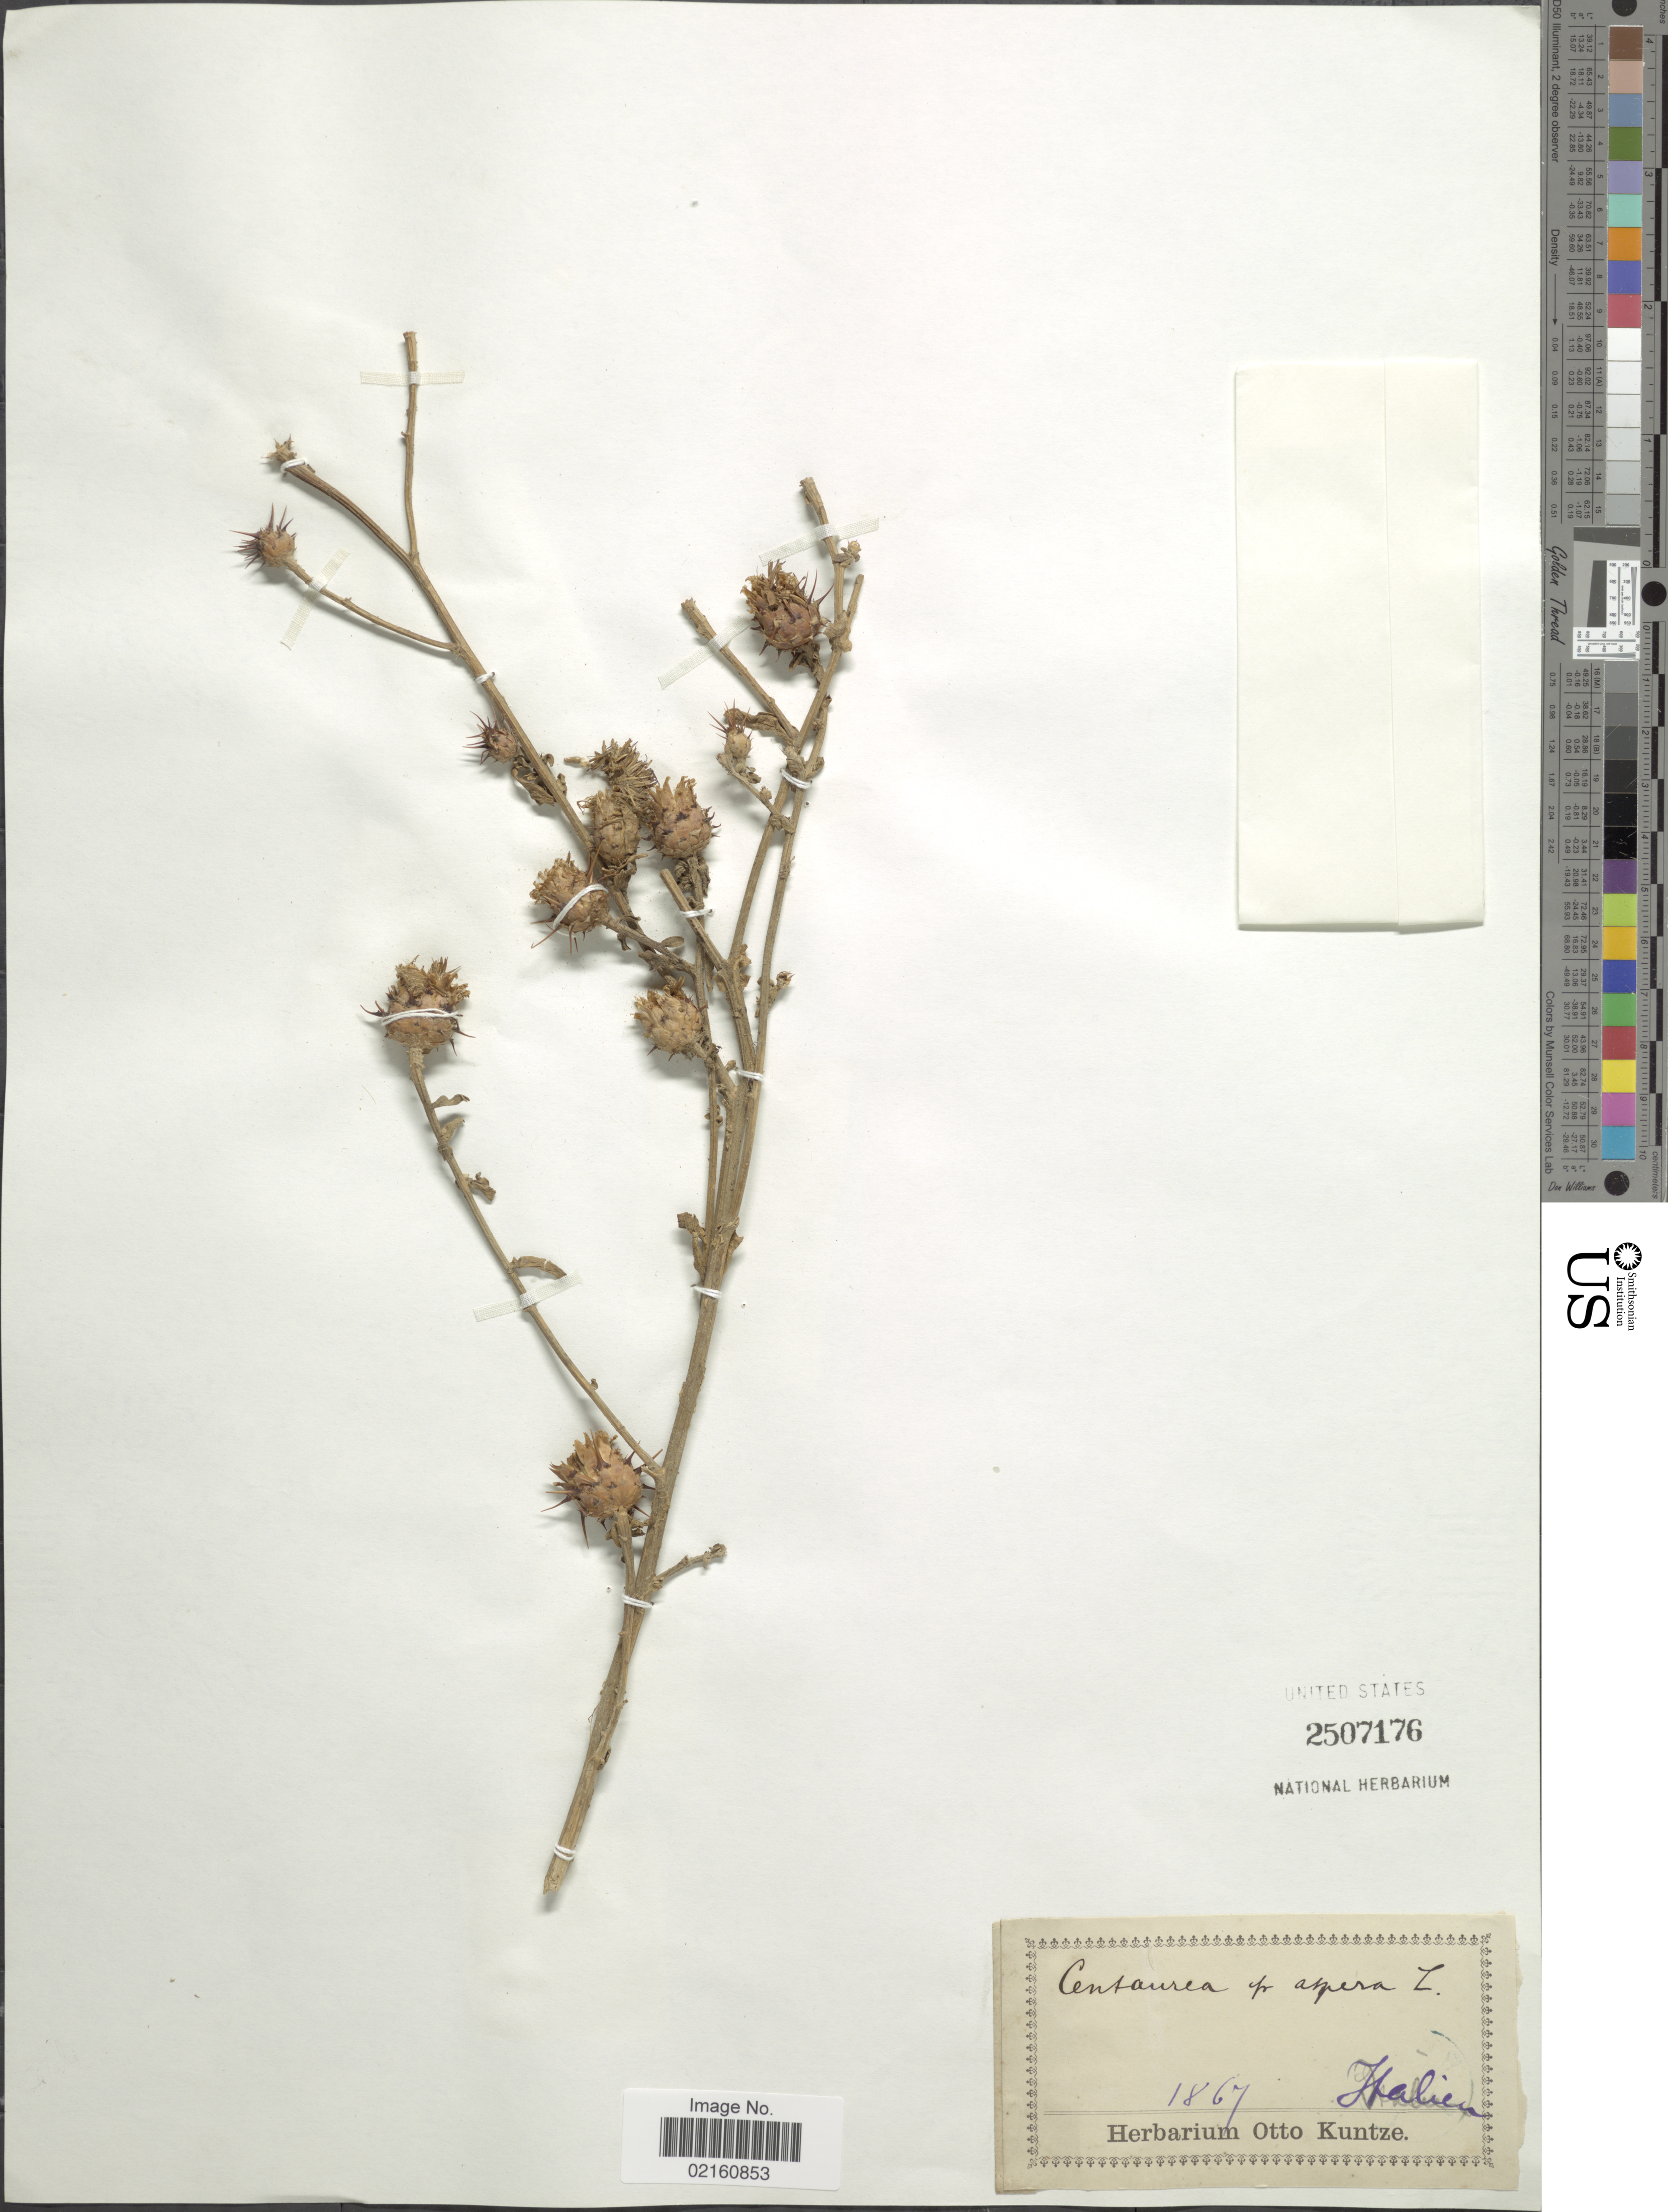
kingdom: Plantae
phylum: Tracheophyta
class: Magnoliopsida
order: Asterales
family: Asteraceae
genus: Centaurea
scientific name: Centaurea aspera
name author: L.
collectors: ex herb. Otto Kuntze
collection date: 1867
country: Italy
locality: Halien [unsure placement]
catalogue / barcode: US 2507176